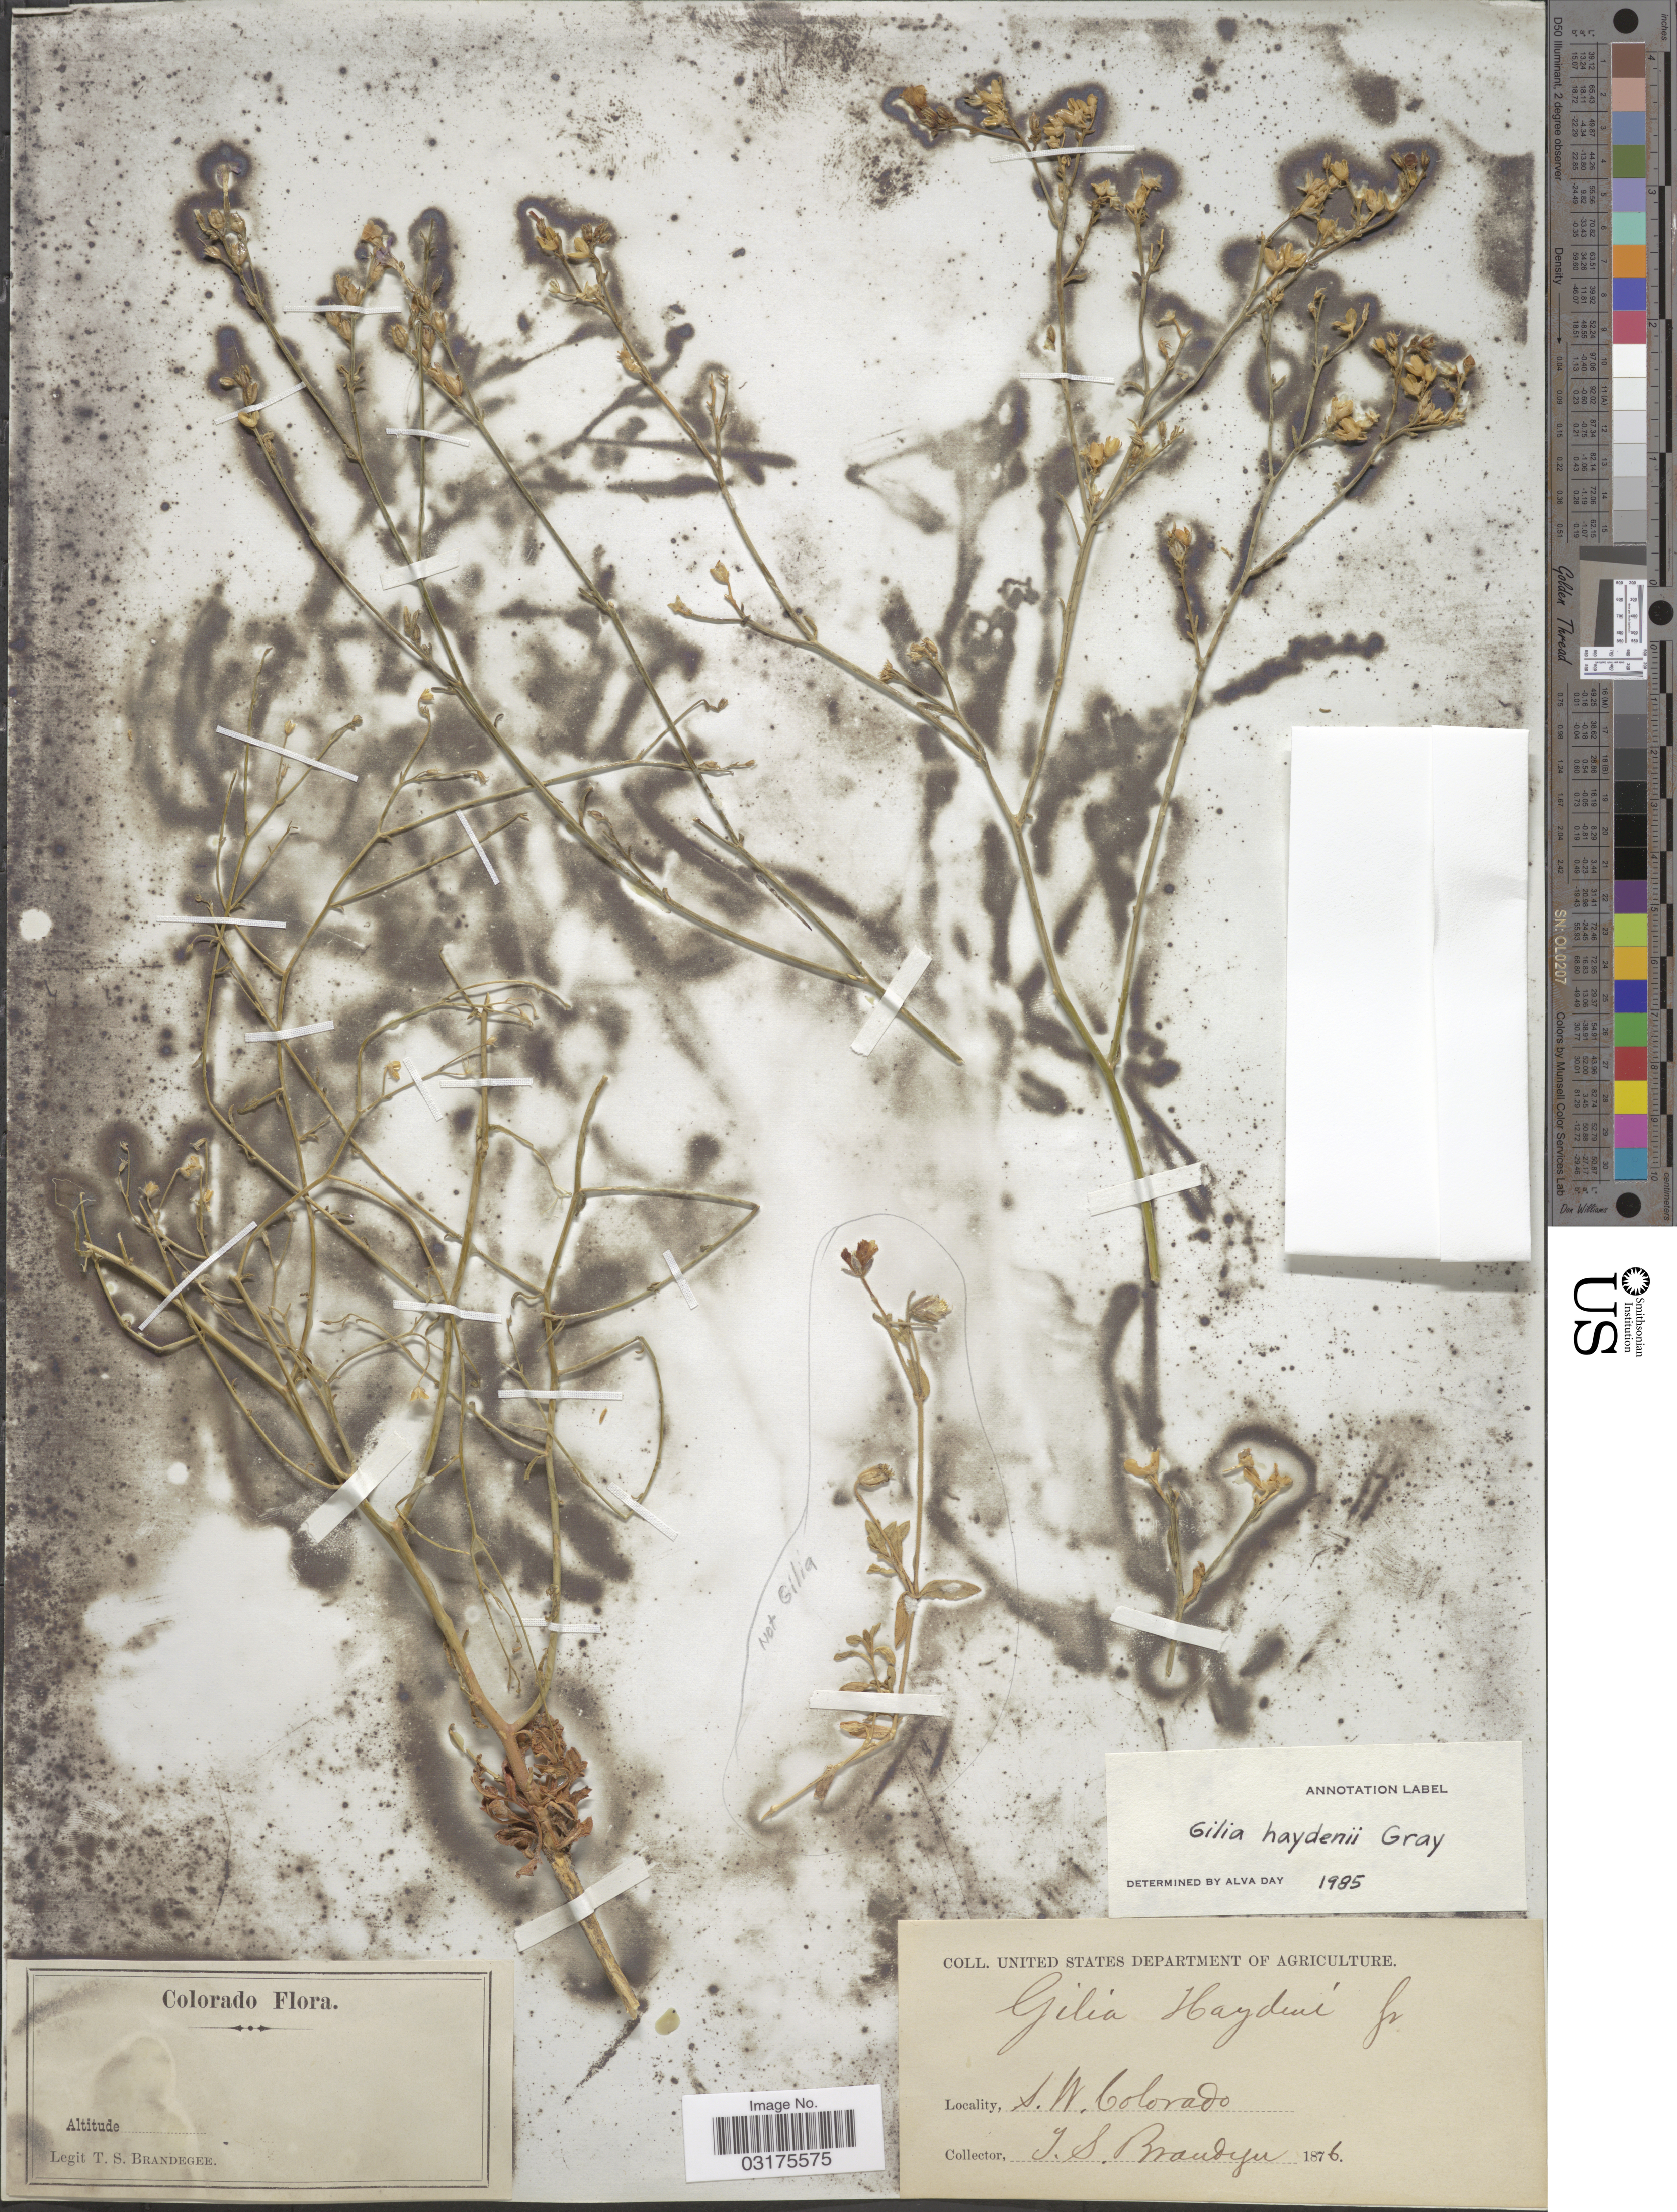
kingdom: Plantae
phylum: Tracheophyta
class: Magnoliopsida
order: Ericales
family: Polemoniaceae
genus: Aliciella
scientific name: Aliciella haydenii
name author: (A. Gray) J.M. Porter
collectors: T. S. Brandegee (herbarium)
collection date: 1876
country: United States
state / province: Colorado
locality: S.W. Colorado.